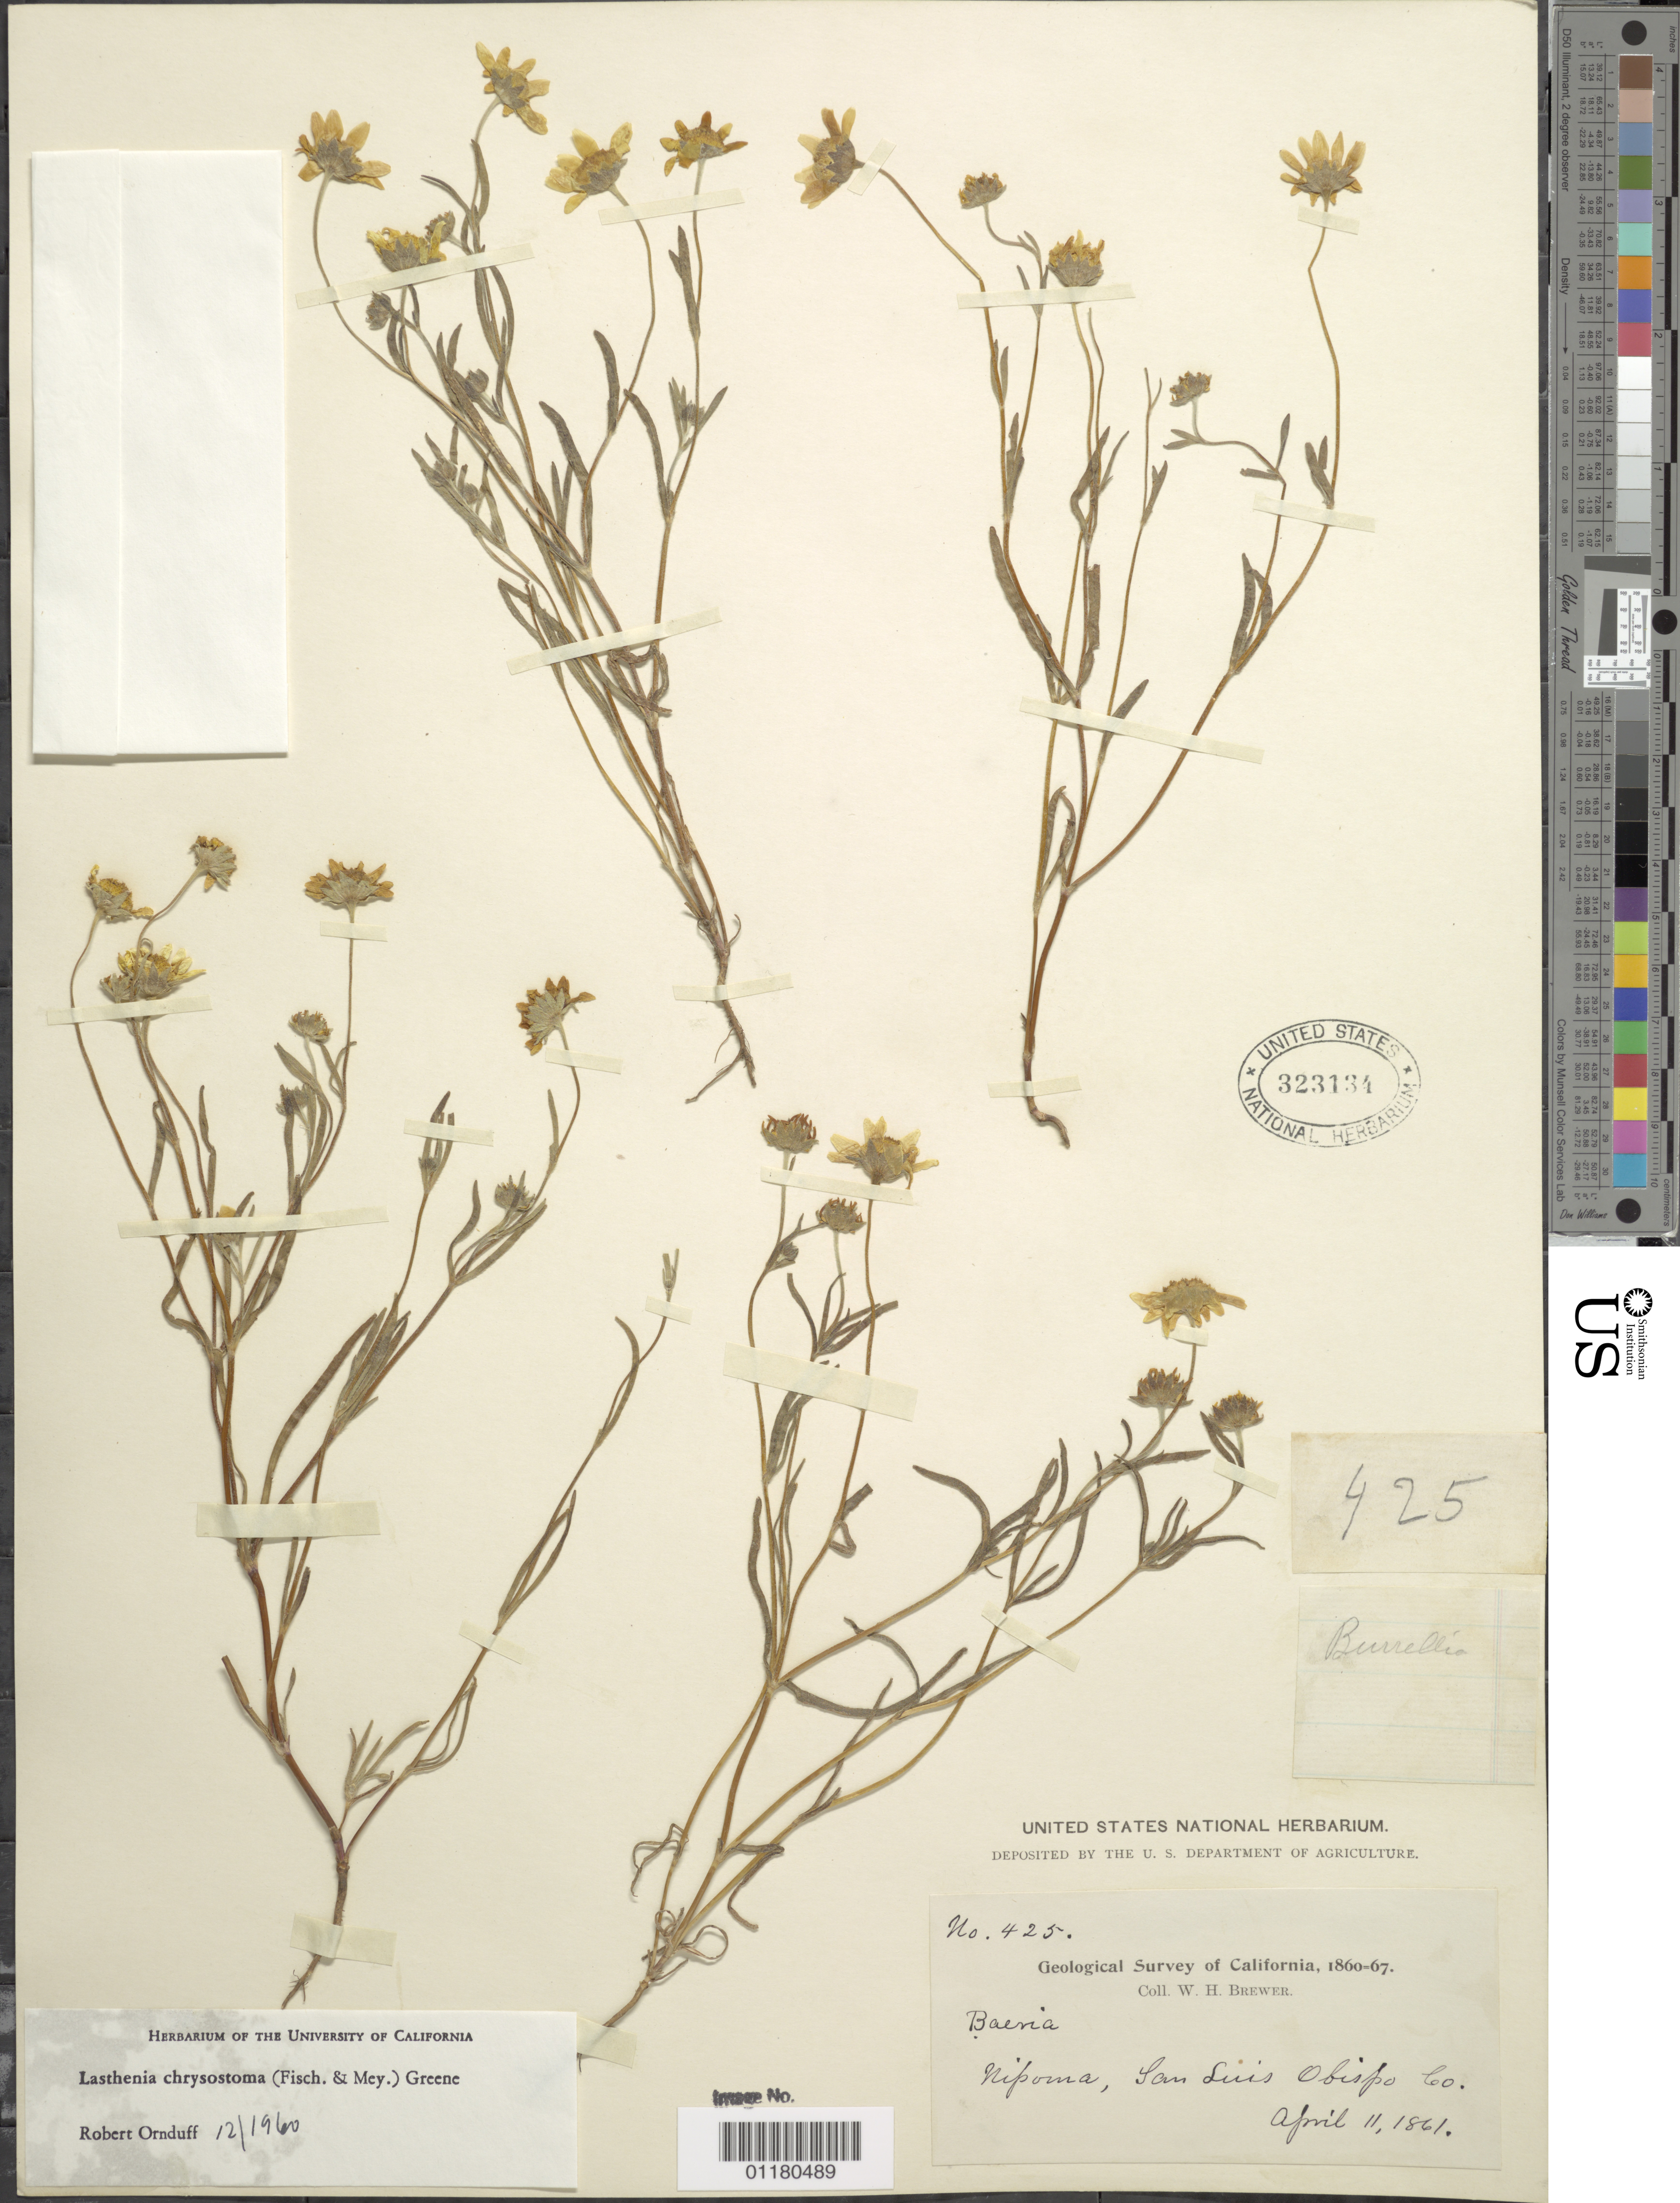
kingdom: Plantae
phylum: Tracheophyta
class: Magnoliopsida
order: Asterales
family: Asteraceae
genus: Lasthenia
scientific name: Lasthenia chrysostoma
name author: (Fisch. & C.A. Mey.) Greene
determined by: Ornduff, R.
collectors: W. H. Brewer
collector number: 425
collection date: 1861-04-11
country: United States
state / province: California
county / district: San Luis Obispo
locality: Nipoma.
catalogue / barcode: US 323134